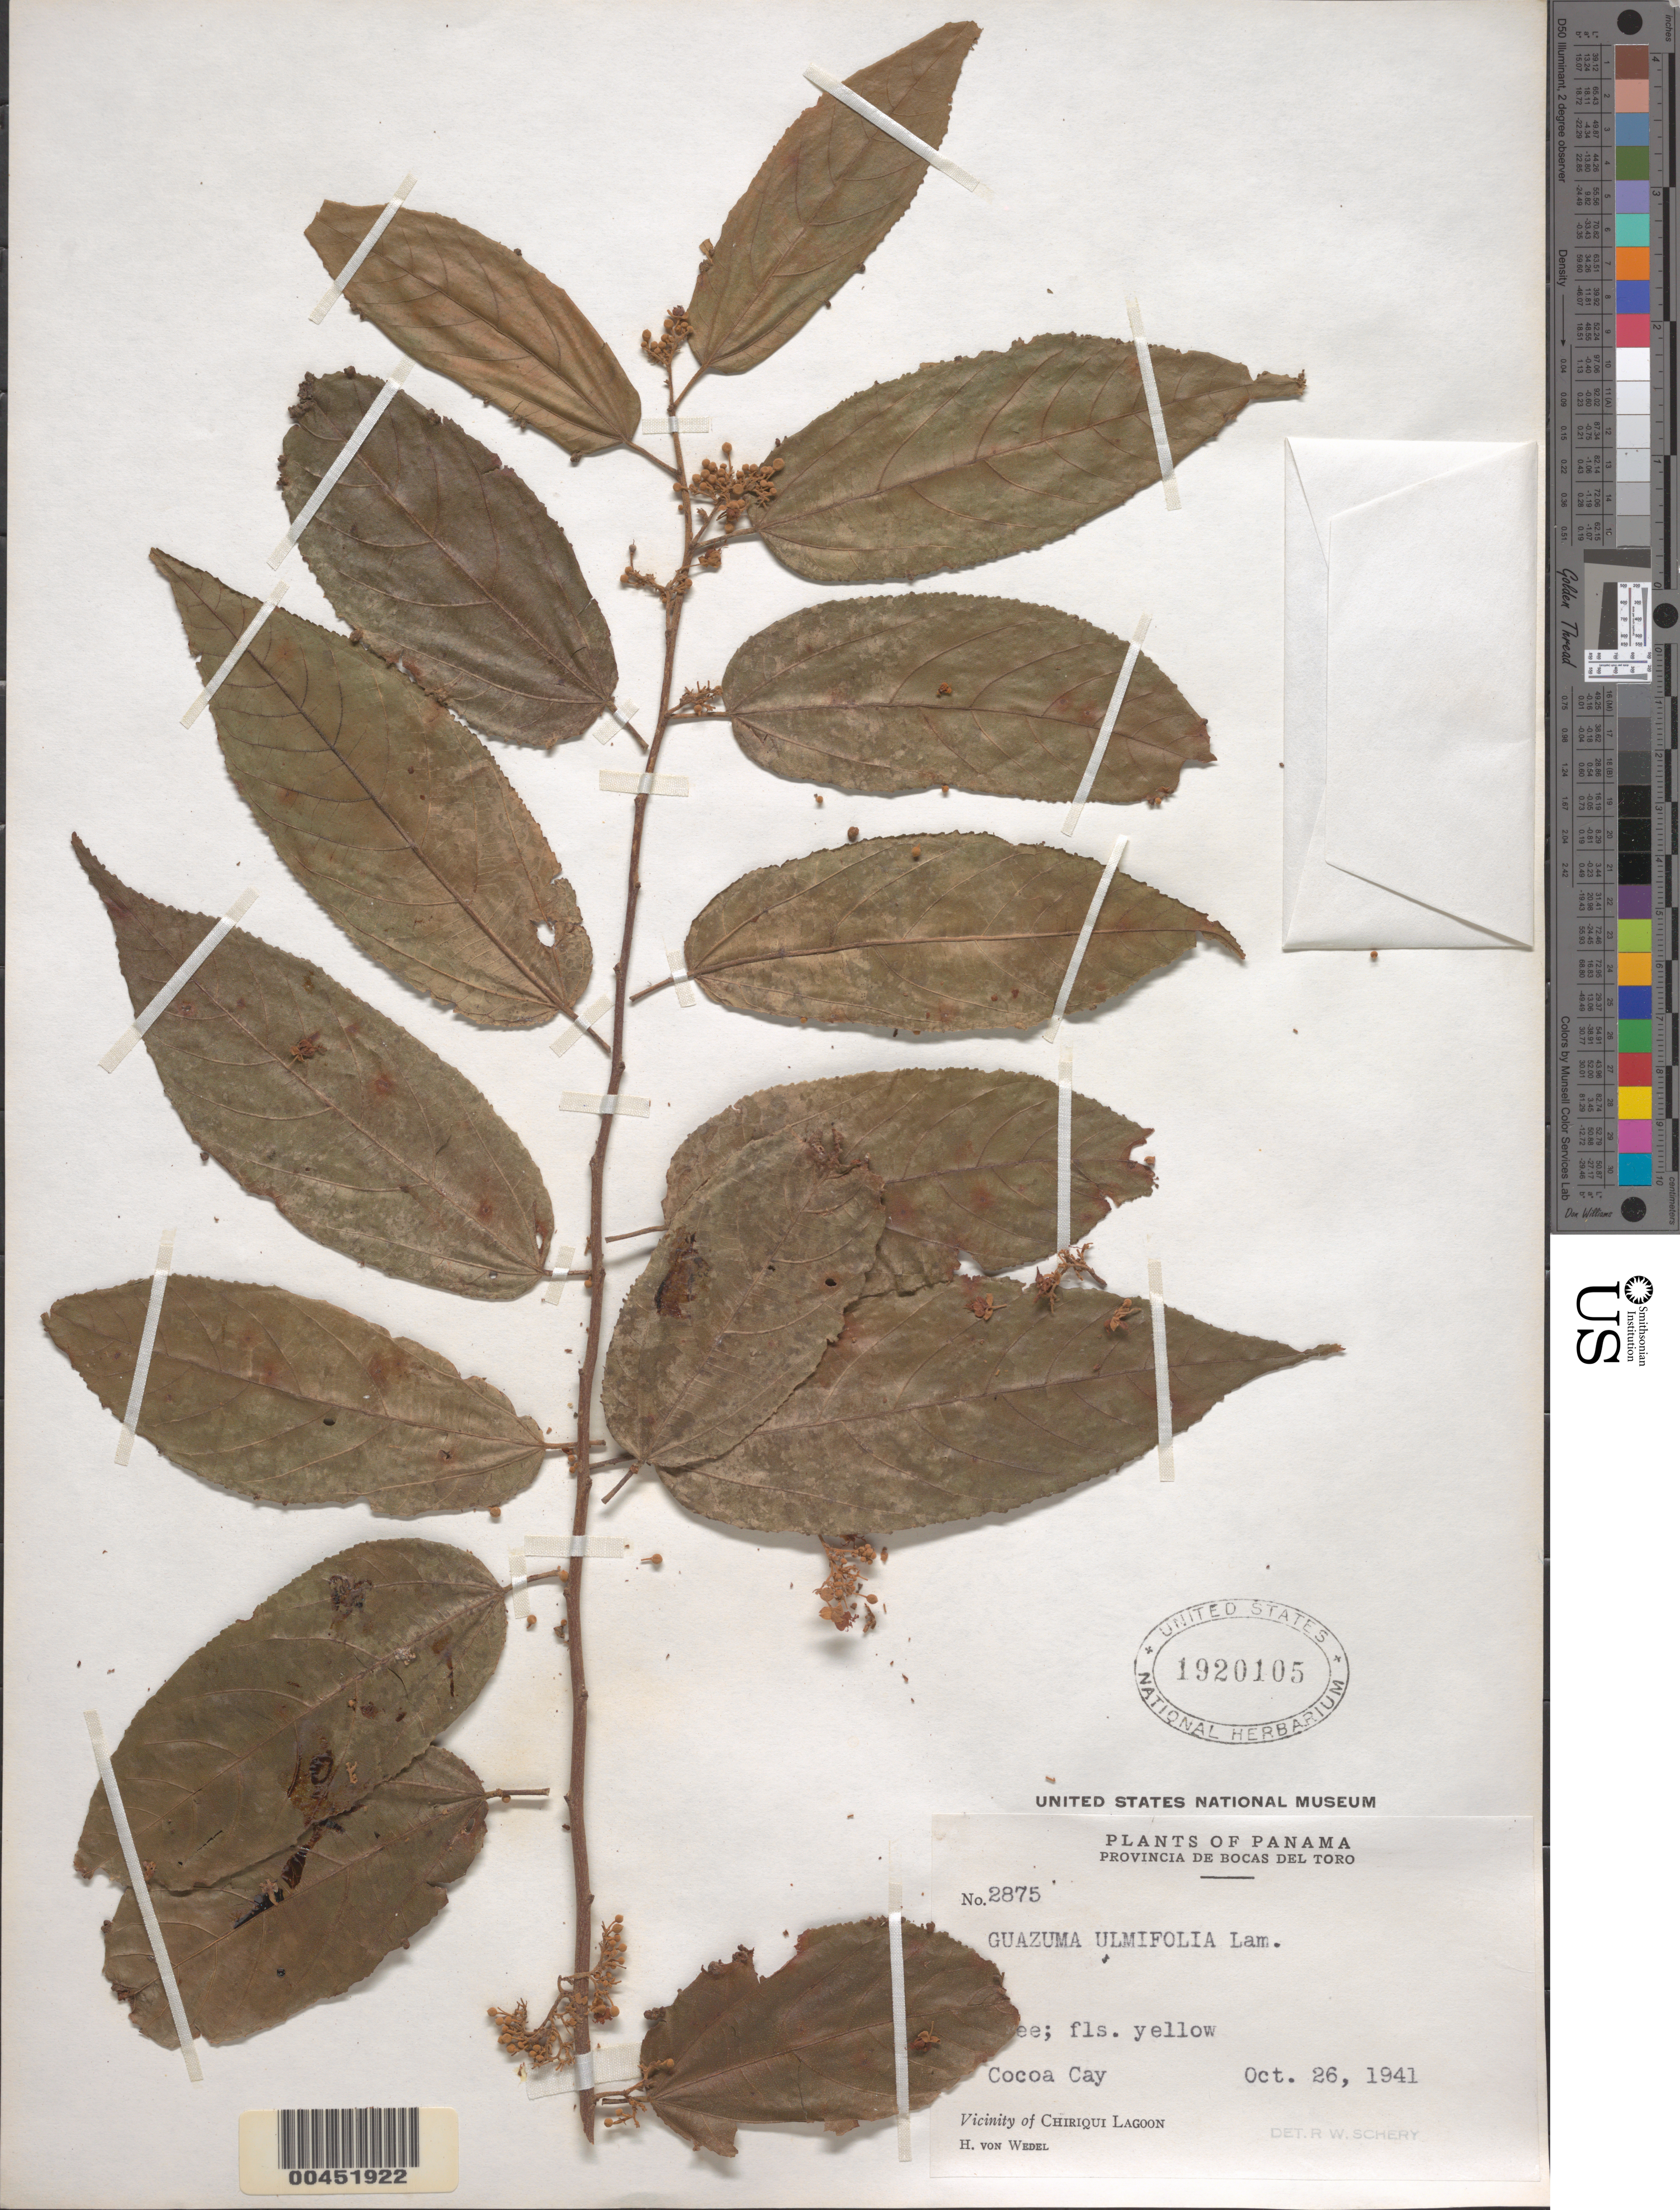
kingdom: Plantae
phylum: Tracheophyta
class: Magnoliopsida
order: Malvales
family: Malvaceae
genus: Guazuma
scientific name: Guazuma ulmifolia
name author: Lam.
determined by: Schery, Robert W.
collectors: H. von Wedel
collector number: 2875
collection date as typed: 26 Oct 1941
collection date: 1941-10-26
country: Panama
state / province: Bocas del Toro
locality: Cocoa Cay, Vicinity of Chiriqui Lagoon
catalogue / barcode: US 1920105